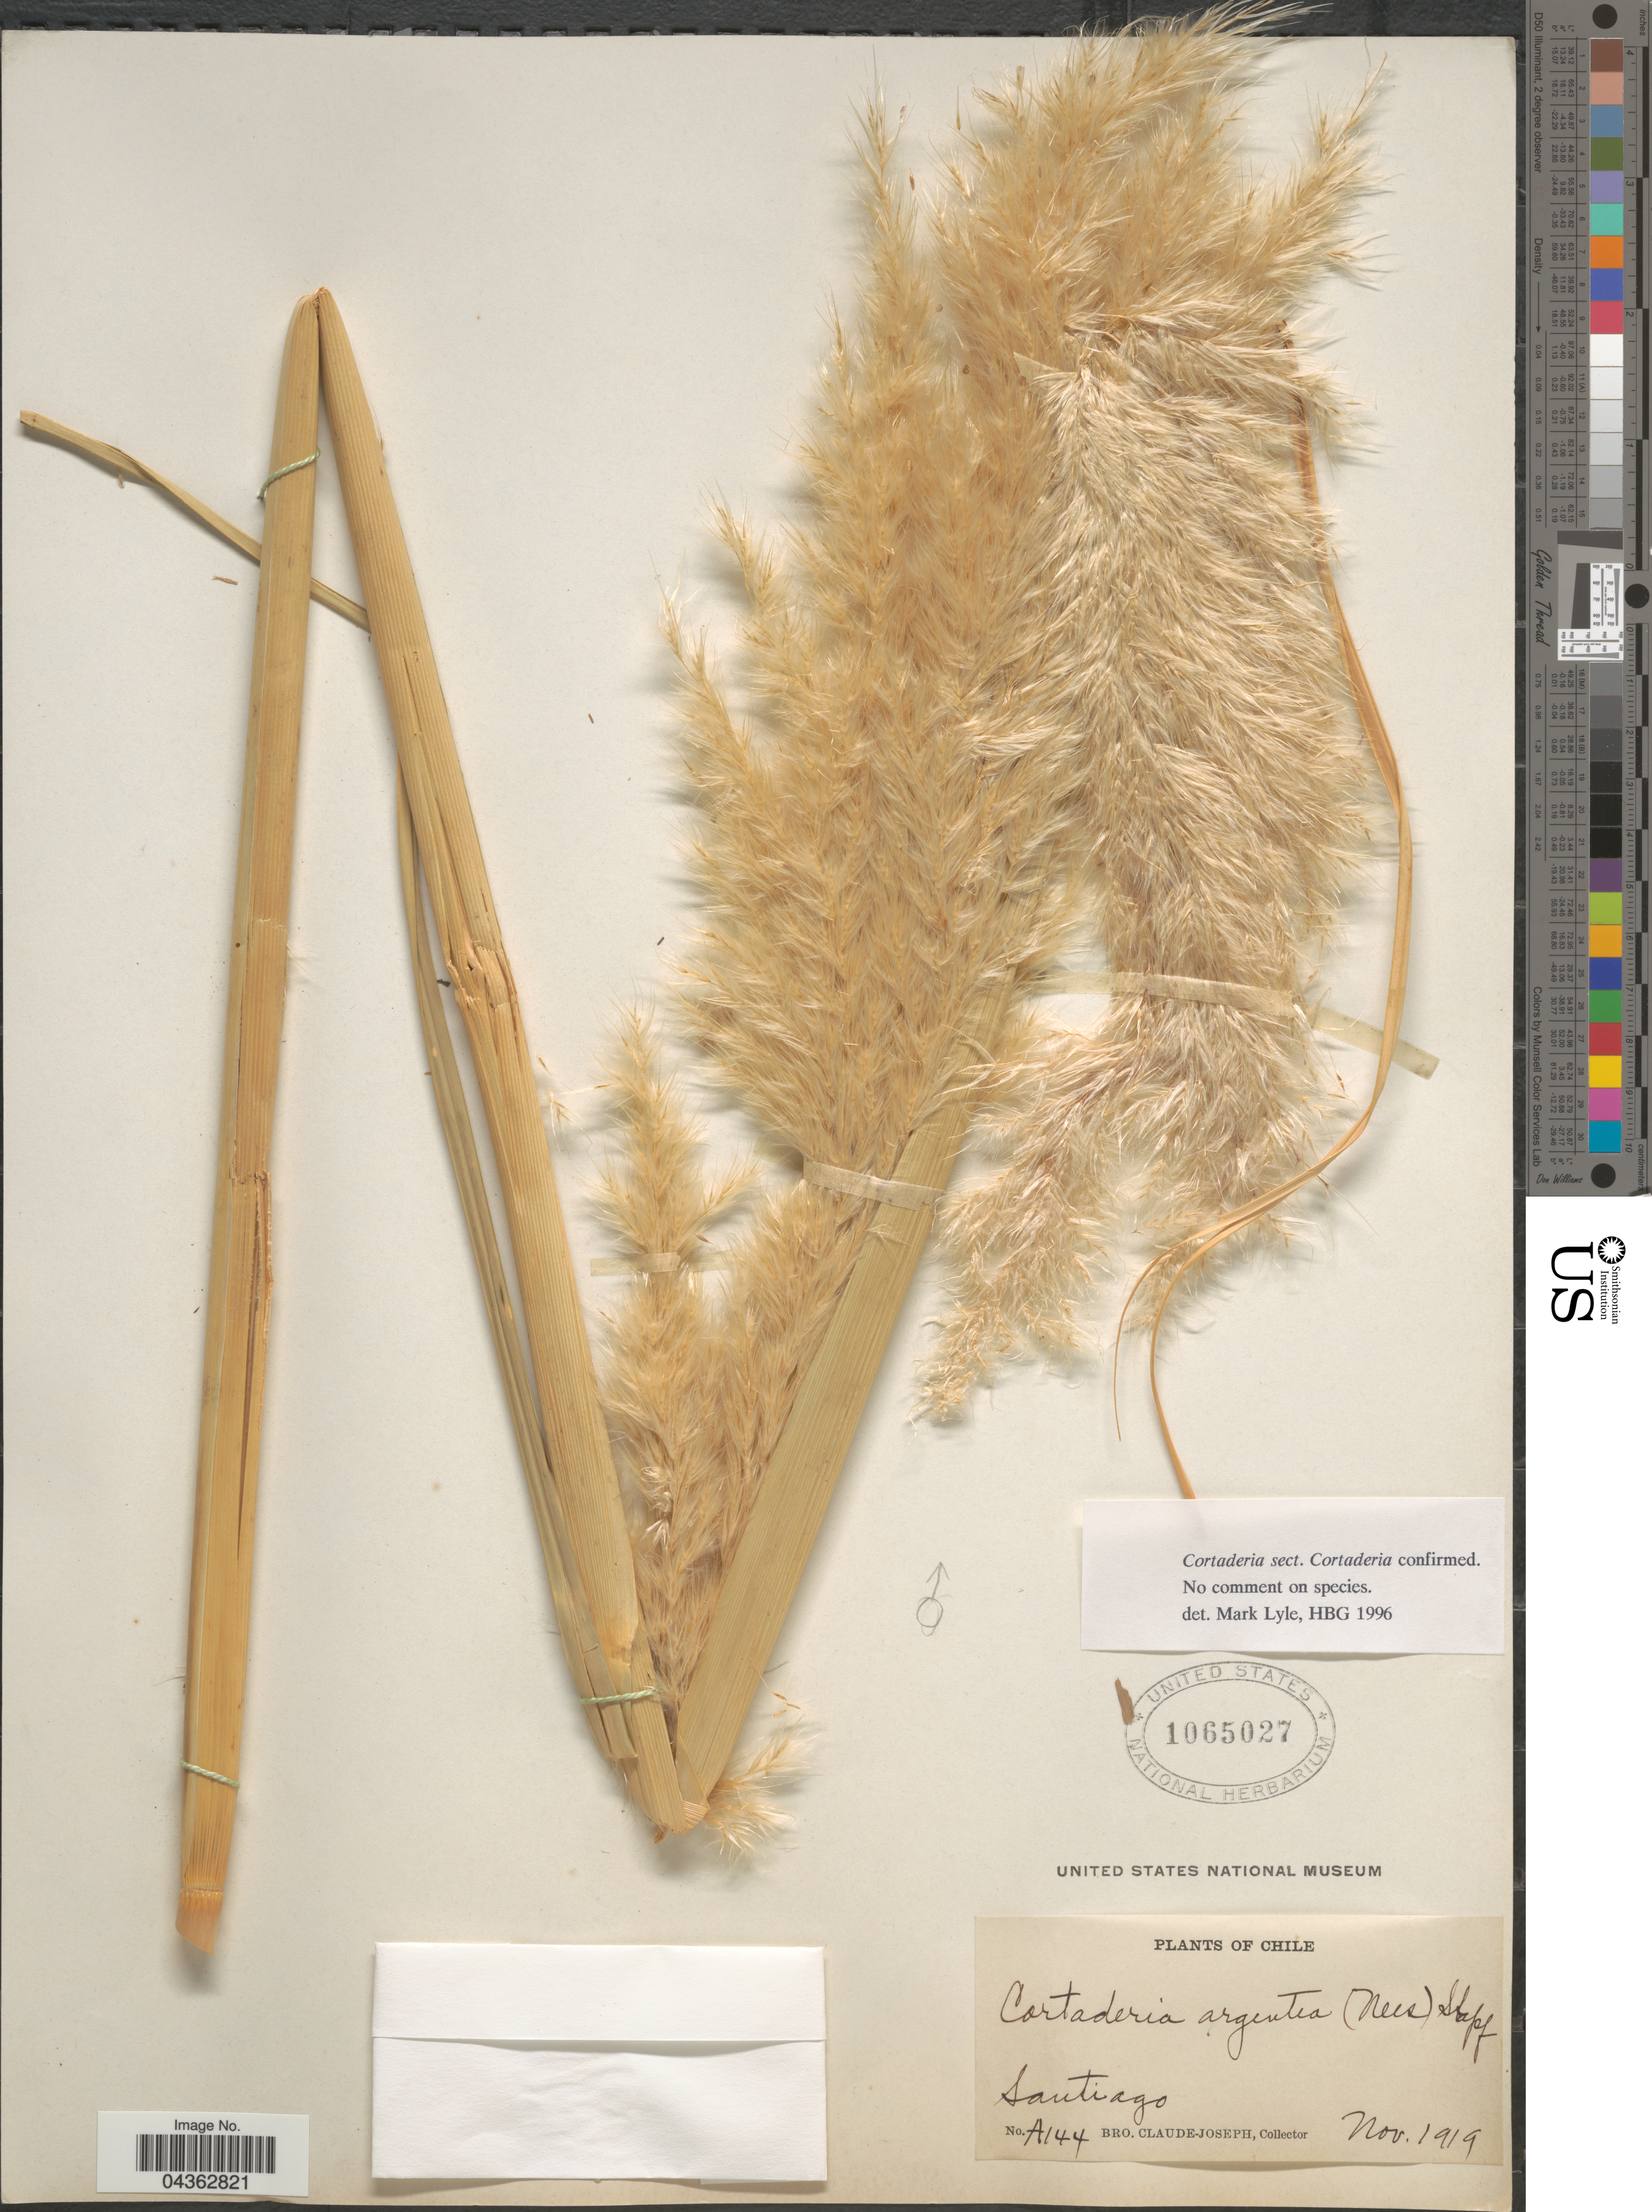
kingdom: Plantae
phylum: Tracheophyta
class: Liliopsida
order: Poales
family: Poaceae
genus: Cortaderia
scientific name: Cortaderia selloana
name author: (Schult. & Schult. f.) Asch. & Graebn.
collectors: Bro. Claude-Joseph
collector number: A144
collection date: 1919-11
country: Chile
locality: Santiago.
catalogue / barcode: US 1065027